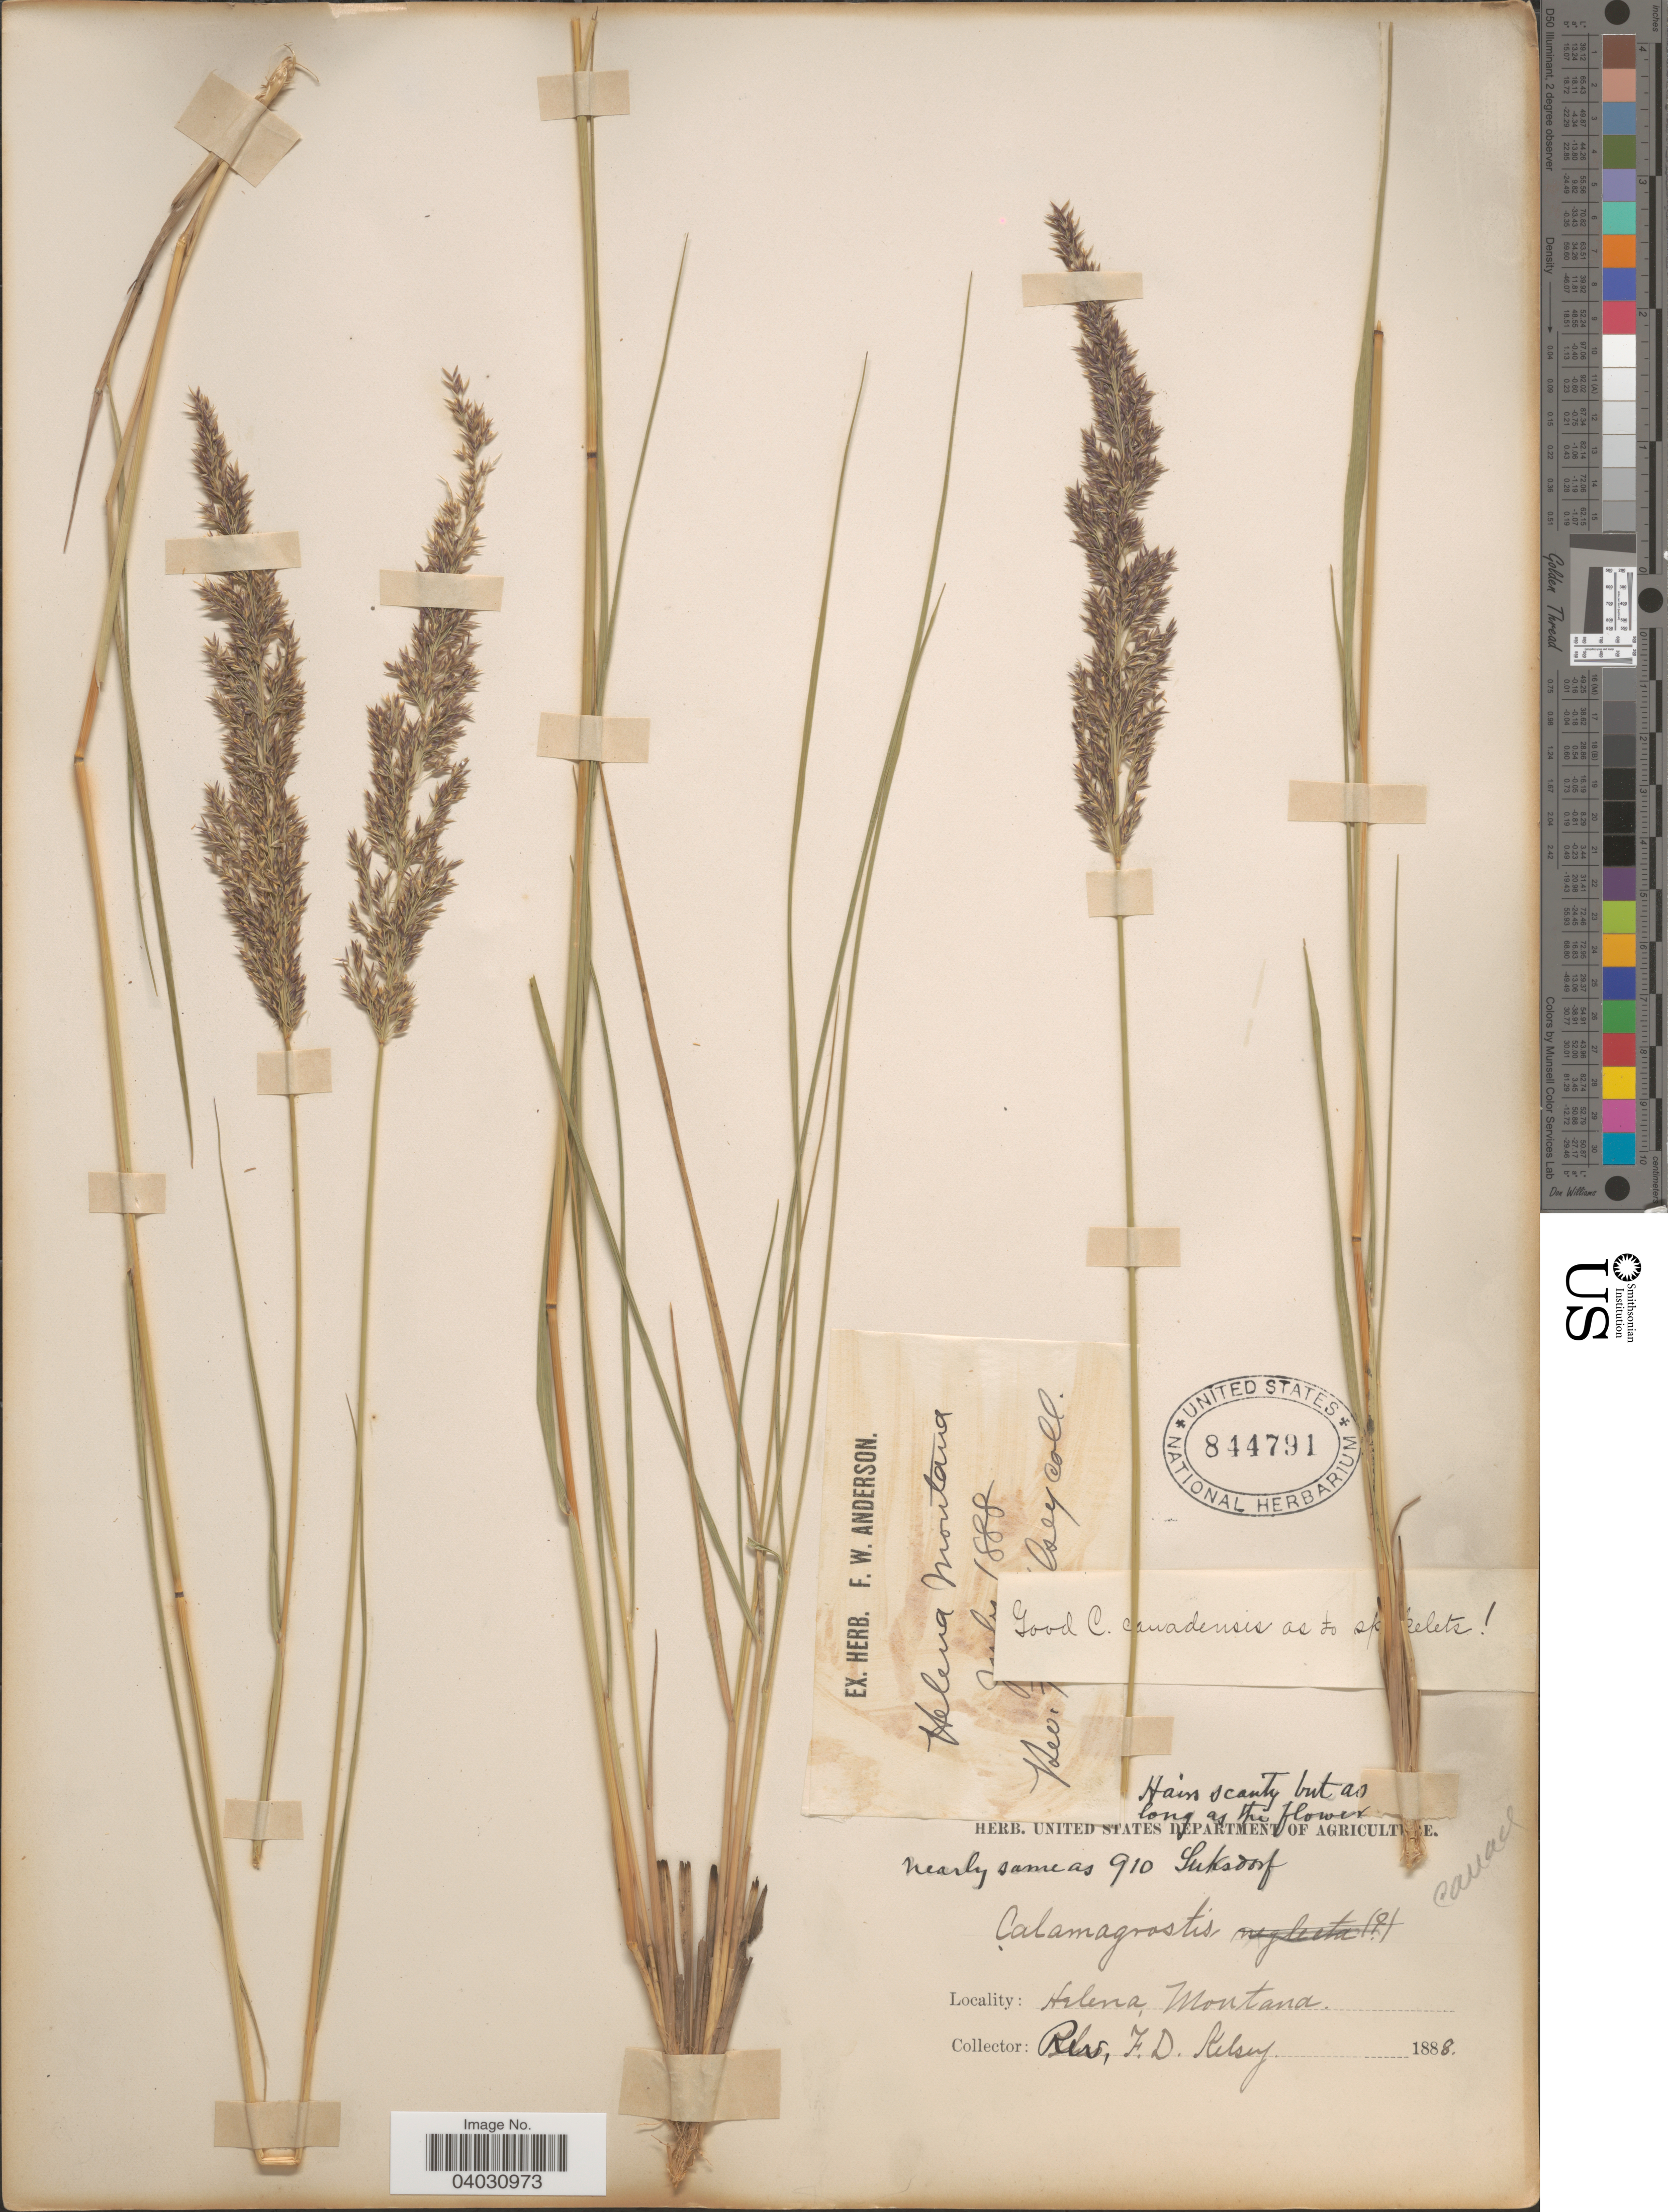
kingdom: Plantae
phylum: Tracheophyta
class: Liliopsida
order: Poales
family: Poaceae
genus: Calamagrostis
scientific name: Calamagrostis sp.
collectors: F. Kelsey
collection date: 1888-07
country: United States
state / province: Montana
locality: Helena.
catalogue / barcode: US 844791